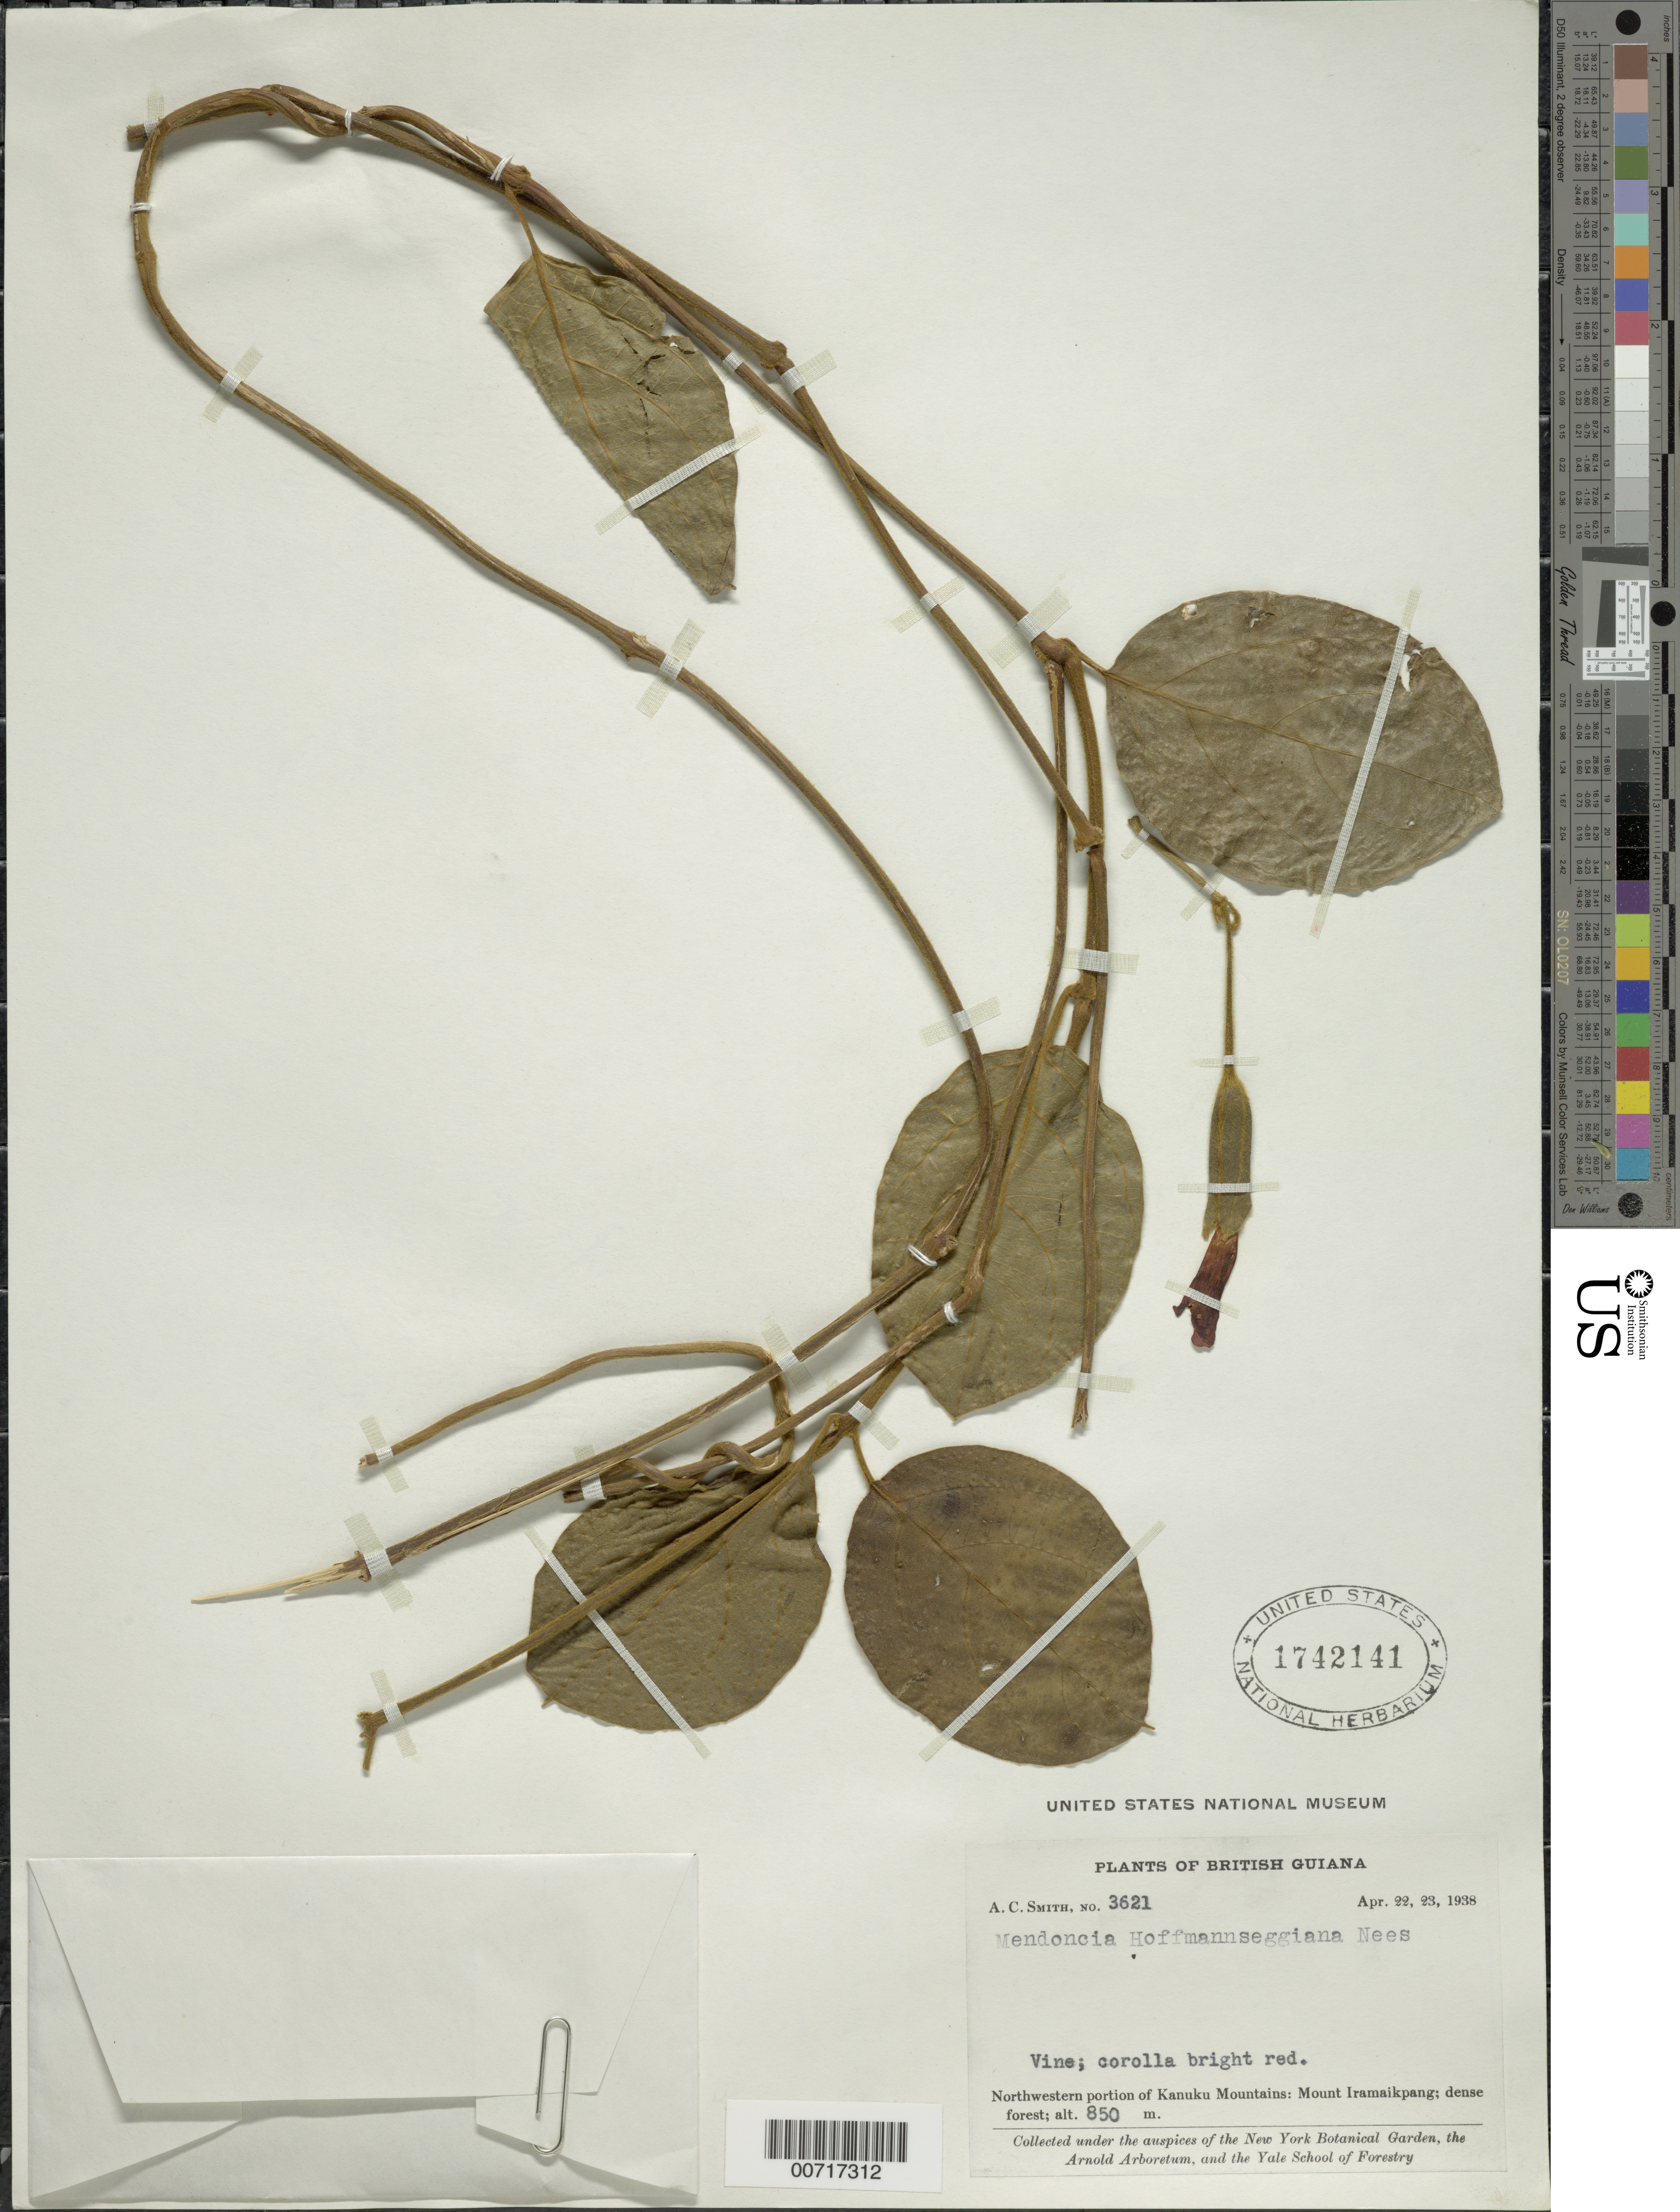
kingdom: Plantae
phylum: Tracheophyta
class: Magnoliopsida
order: Lamiales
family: Acanthaceae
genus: Mendoncia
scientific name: Mendoncia hoffmannseggiana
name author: Nees in DC.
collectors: A. C. Smith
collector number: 3621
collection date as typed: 22-Apr-38 to 23-Apr-38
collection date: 1938-04-22/1938-04-23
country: Guyana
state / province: U. Takutu-U. Essequibo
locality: Kanuku Mts., NW portion; Mount Iramaikpang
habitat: Dense forest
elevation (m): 850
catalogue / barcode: US 1742141